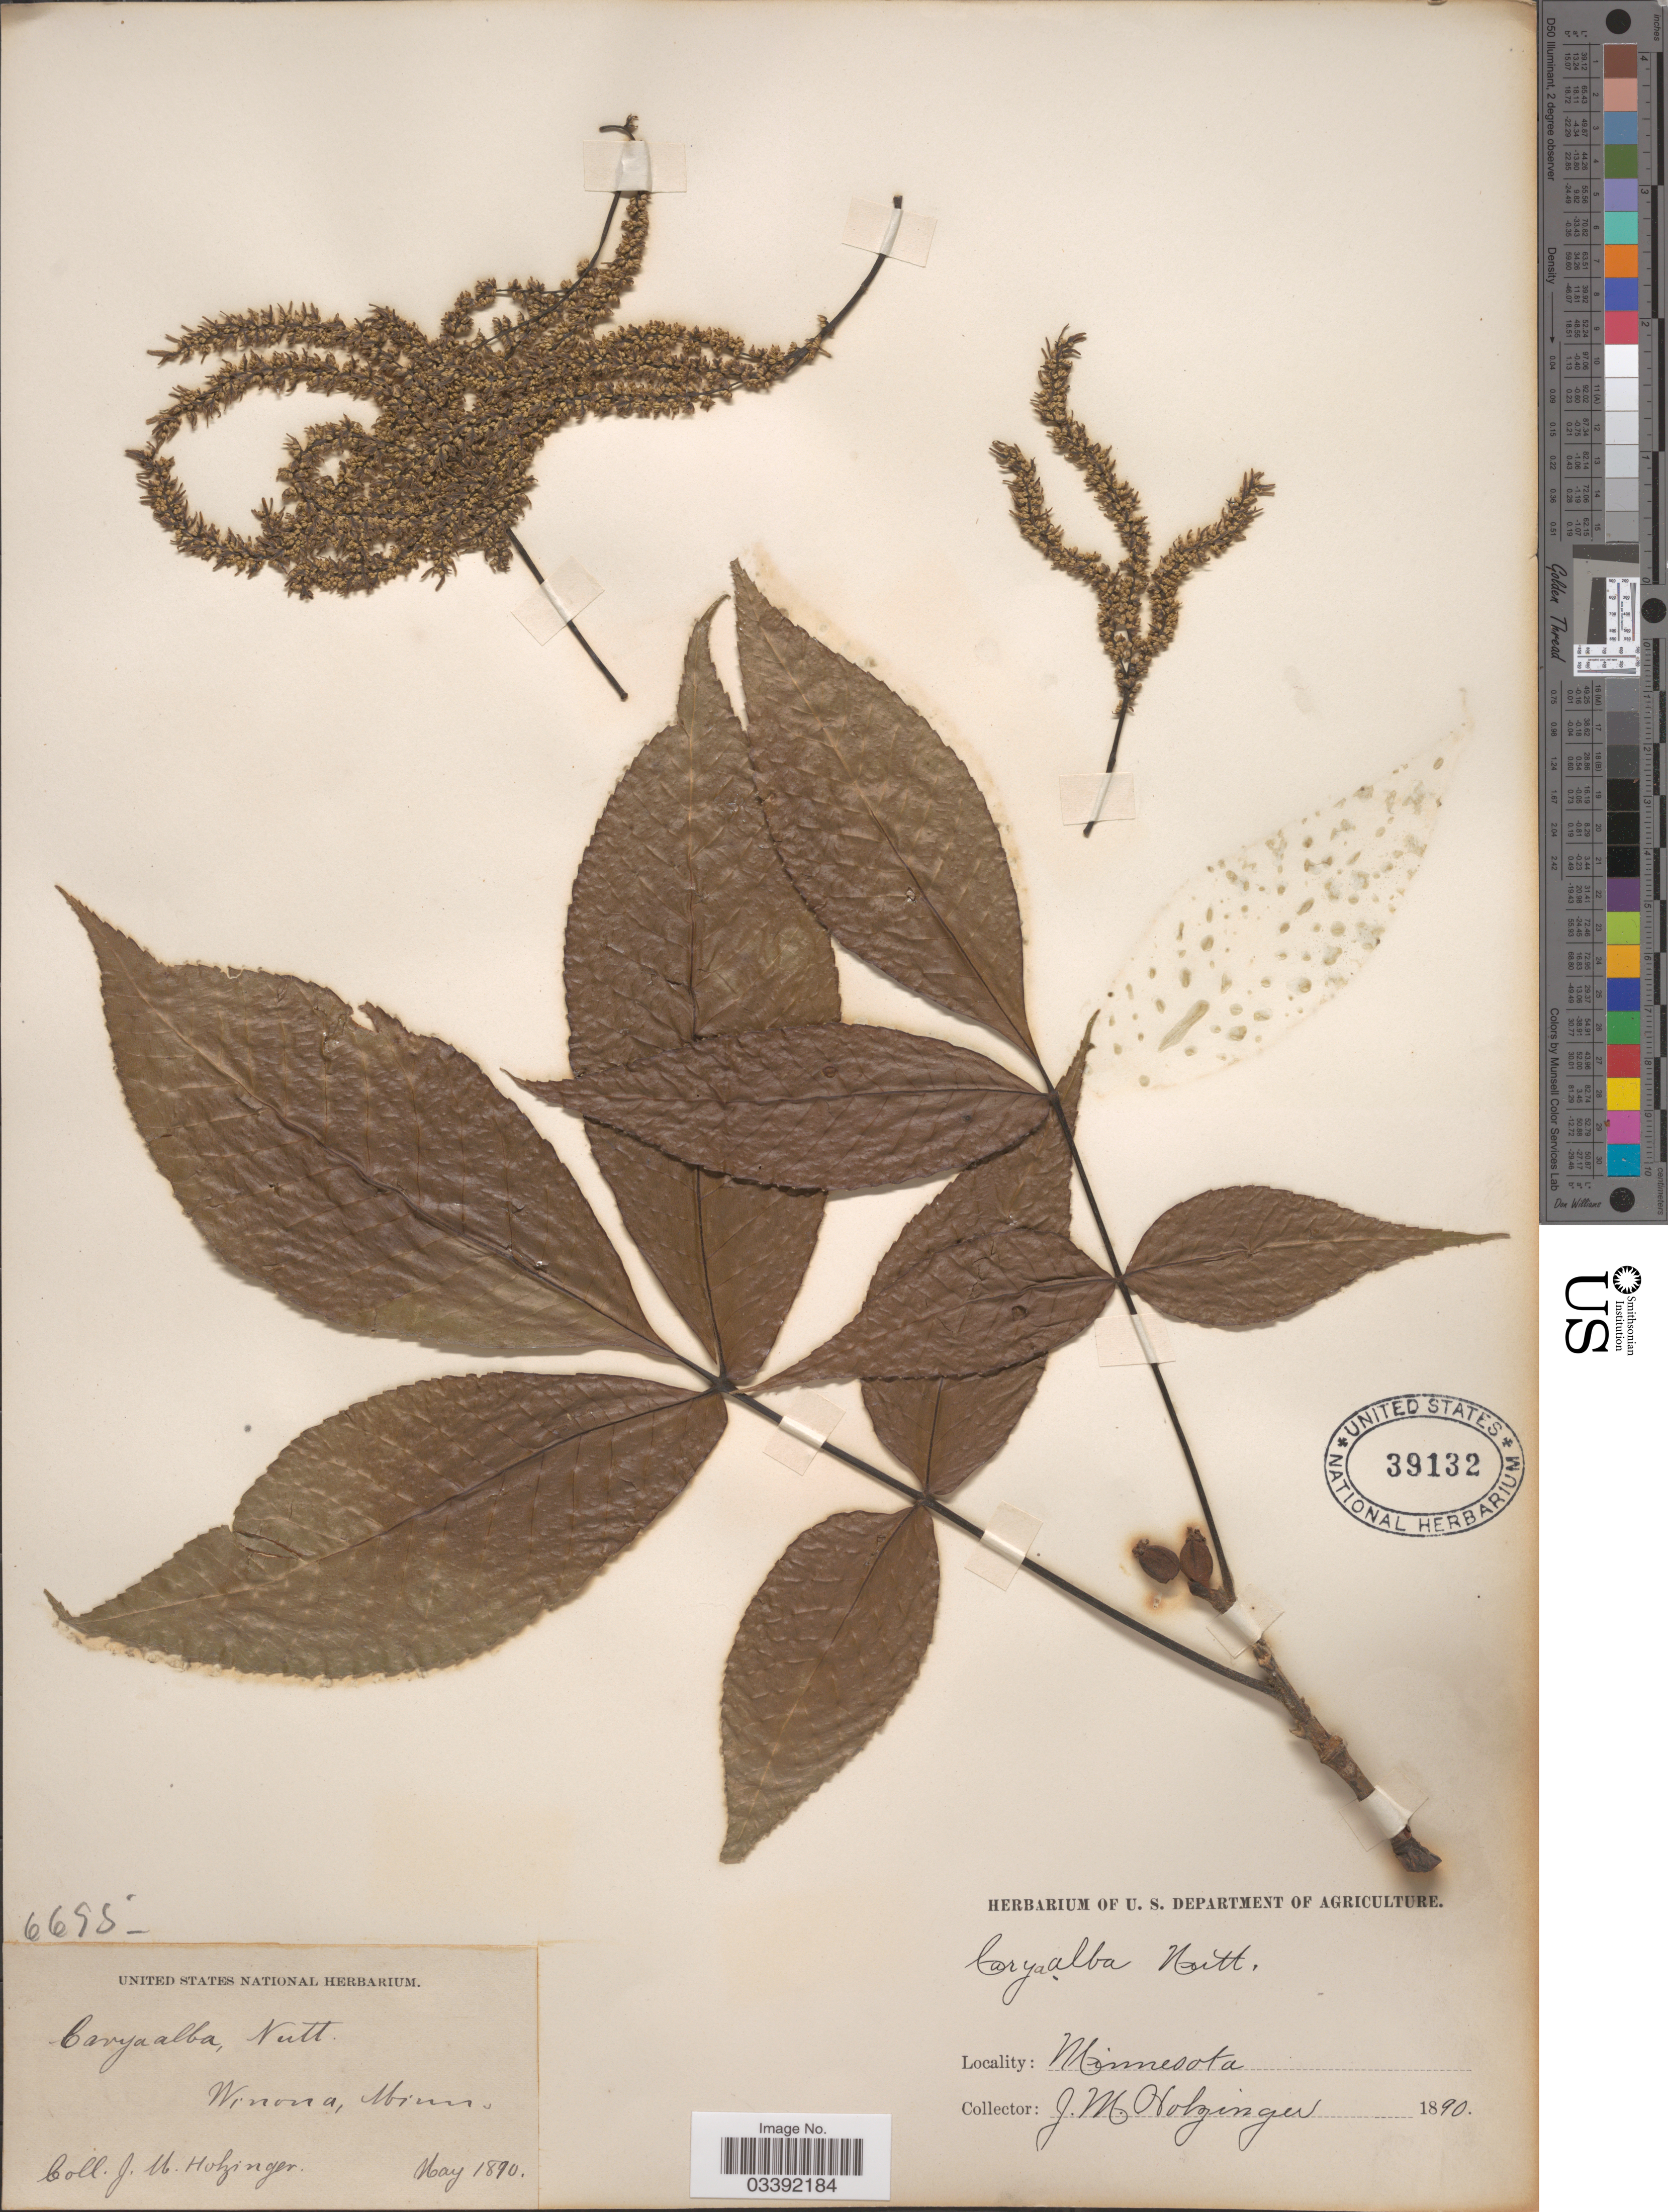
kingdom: Plantae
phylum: Tracheophyta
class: Magnoliopsida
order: Fagales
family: Juglandaceae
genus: Carya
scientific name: Carya ovata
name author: (Mill.) K. Koch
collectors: J. M. Holzinger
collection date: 1890-05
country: United States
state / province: Minnesota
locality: Winona.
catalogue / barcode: US 39132